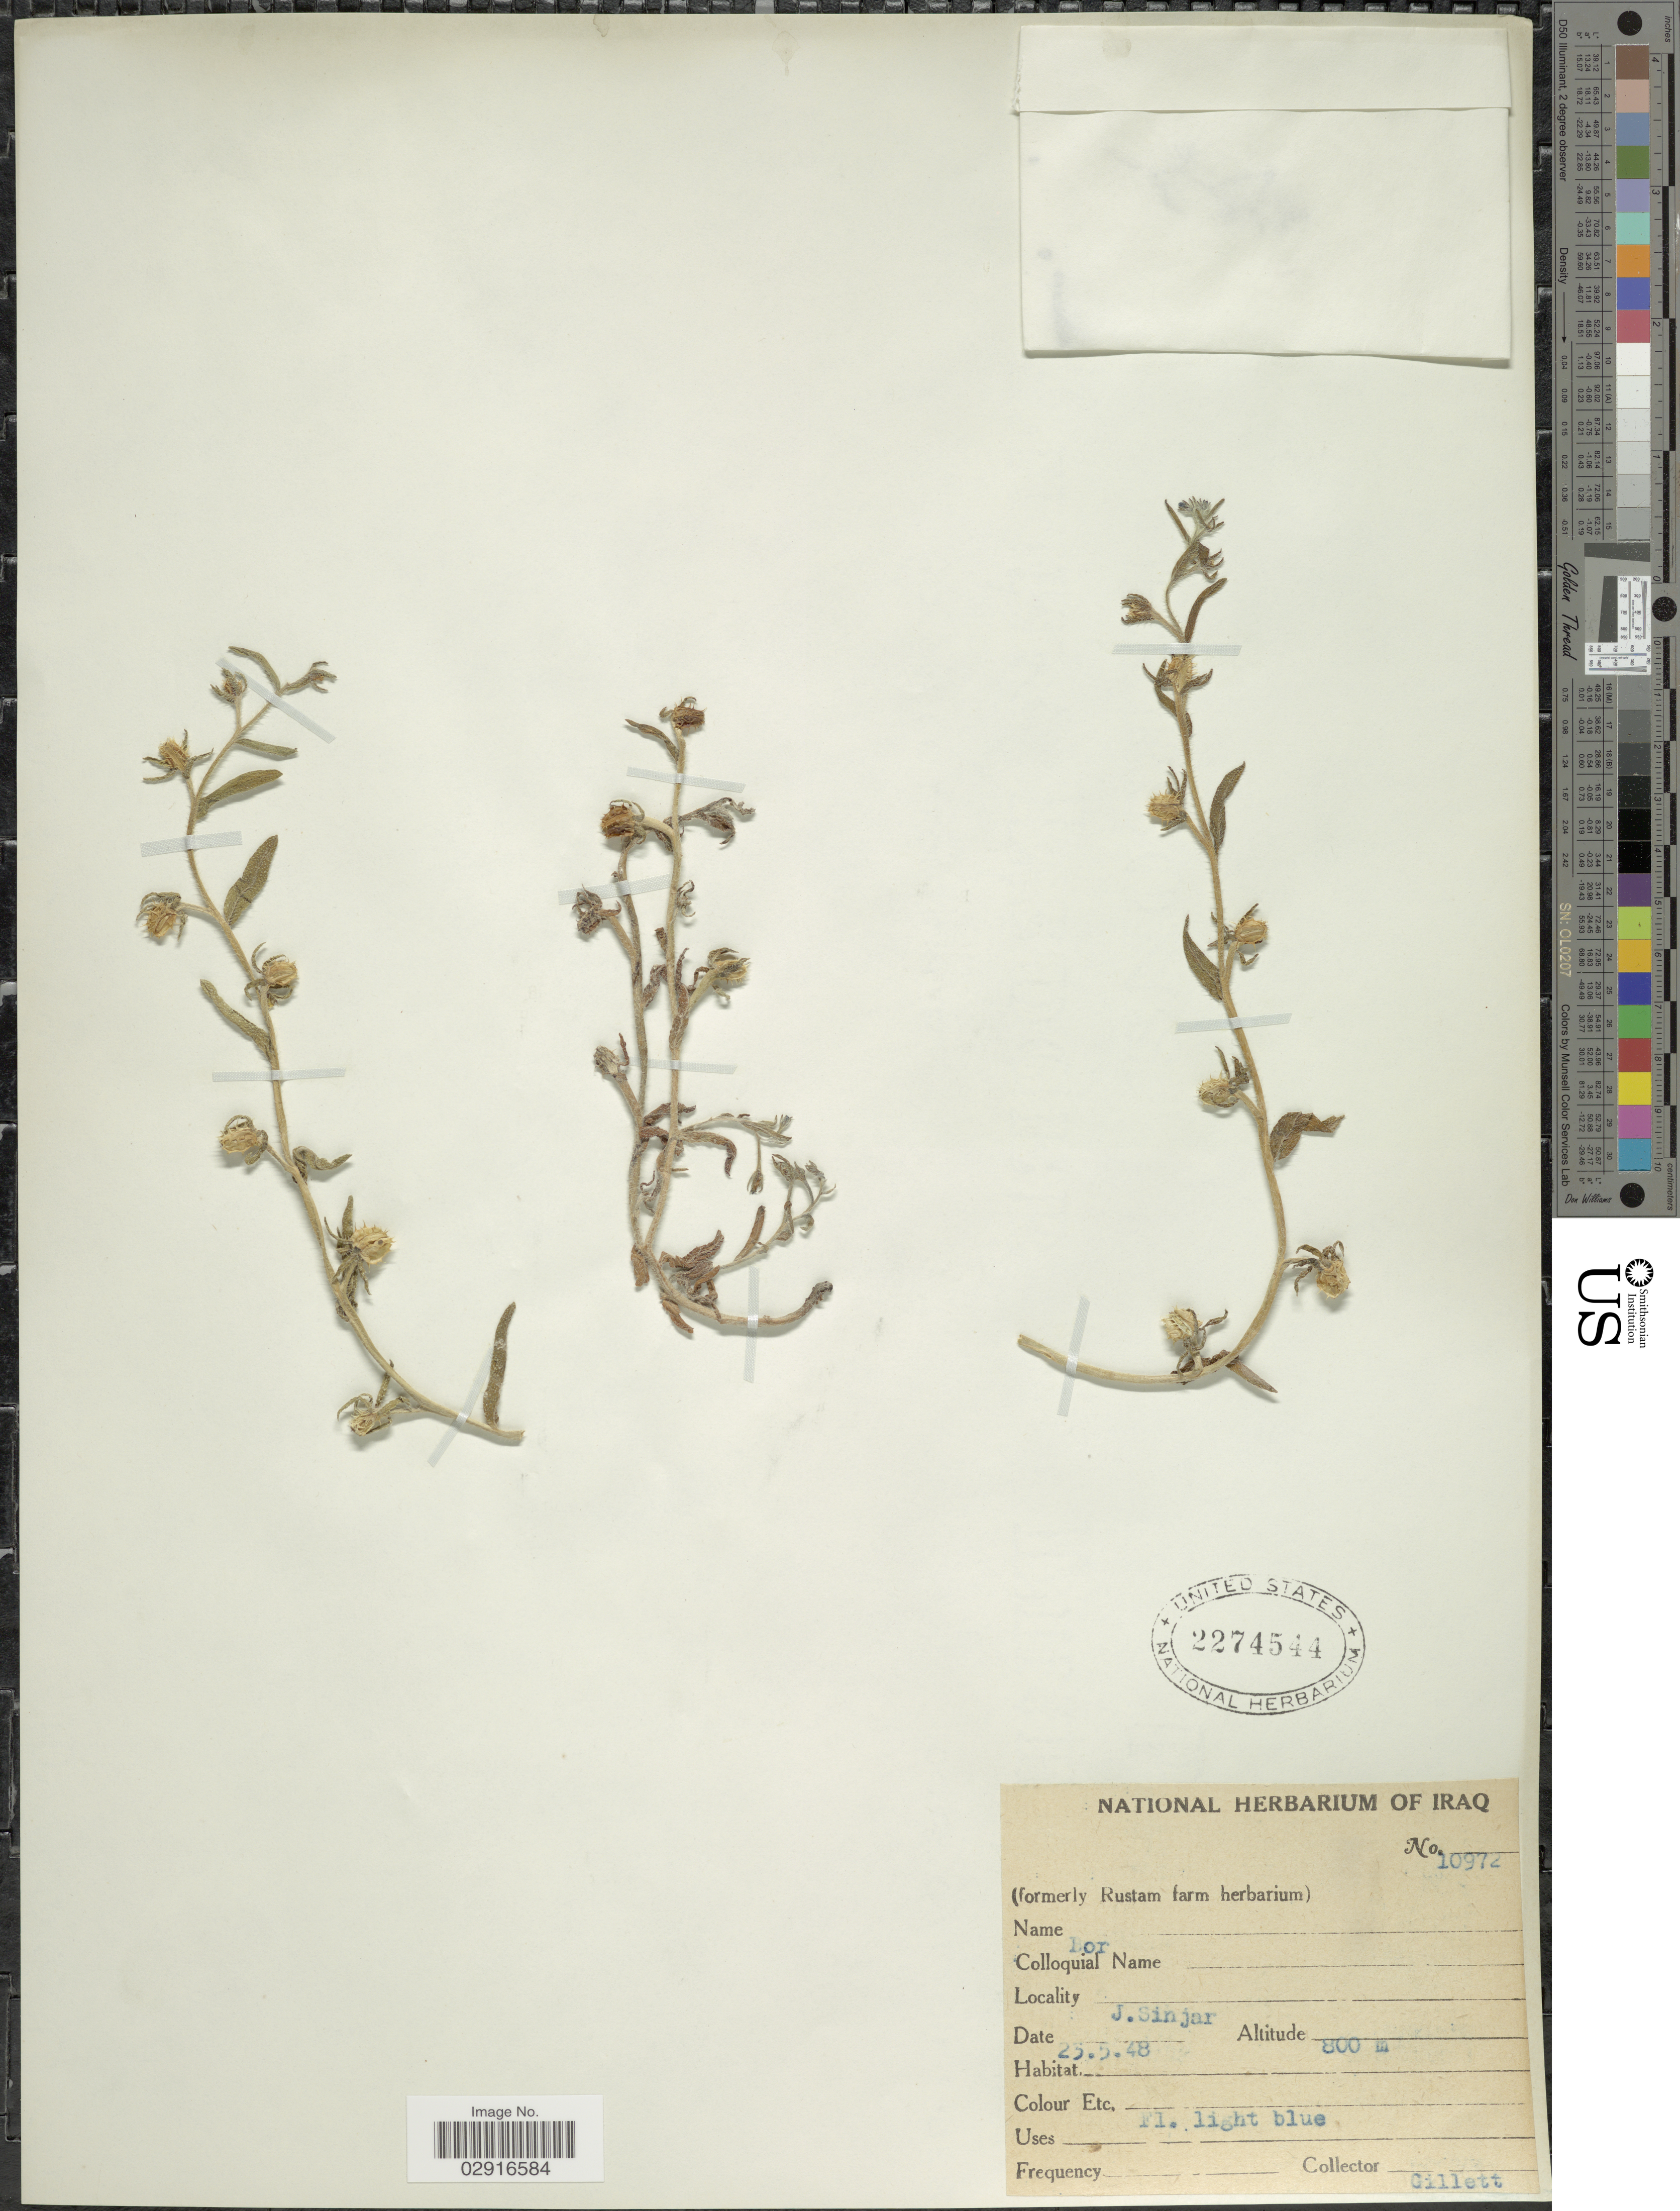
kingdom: Plantae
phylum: Tracheophyta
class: Magnoliopsida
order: Boraginales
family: Boraginaceae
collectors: Gillett, --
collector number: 10972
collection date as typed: Transcribed d/m/y: 23/5/48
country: Iraq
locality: J. Sinjar.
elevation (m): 800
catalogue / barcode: US 2274544